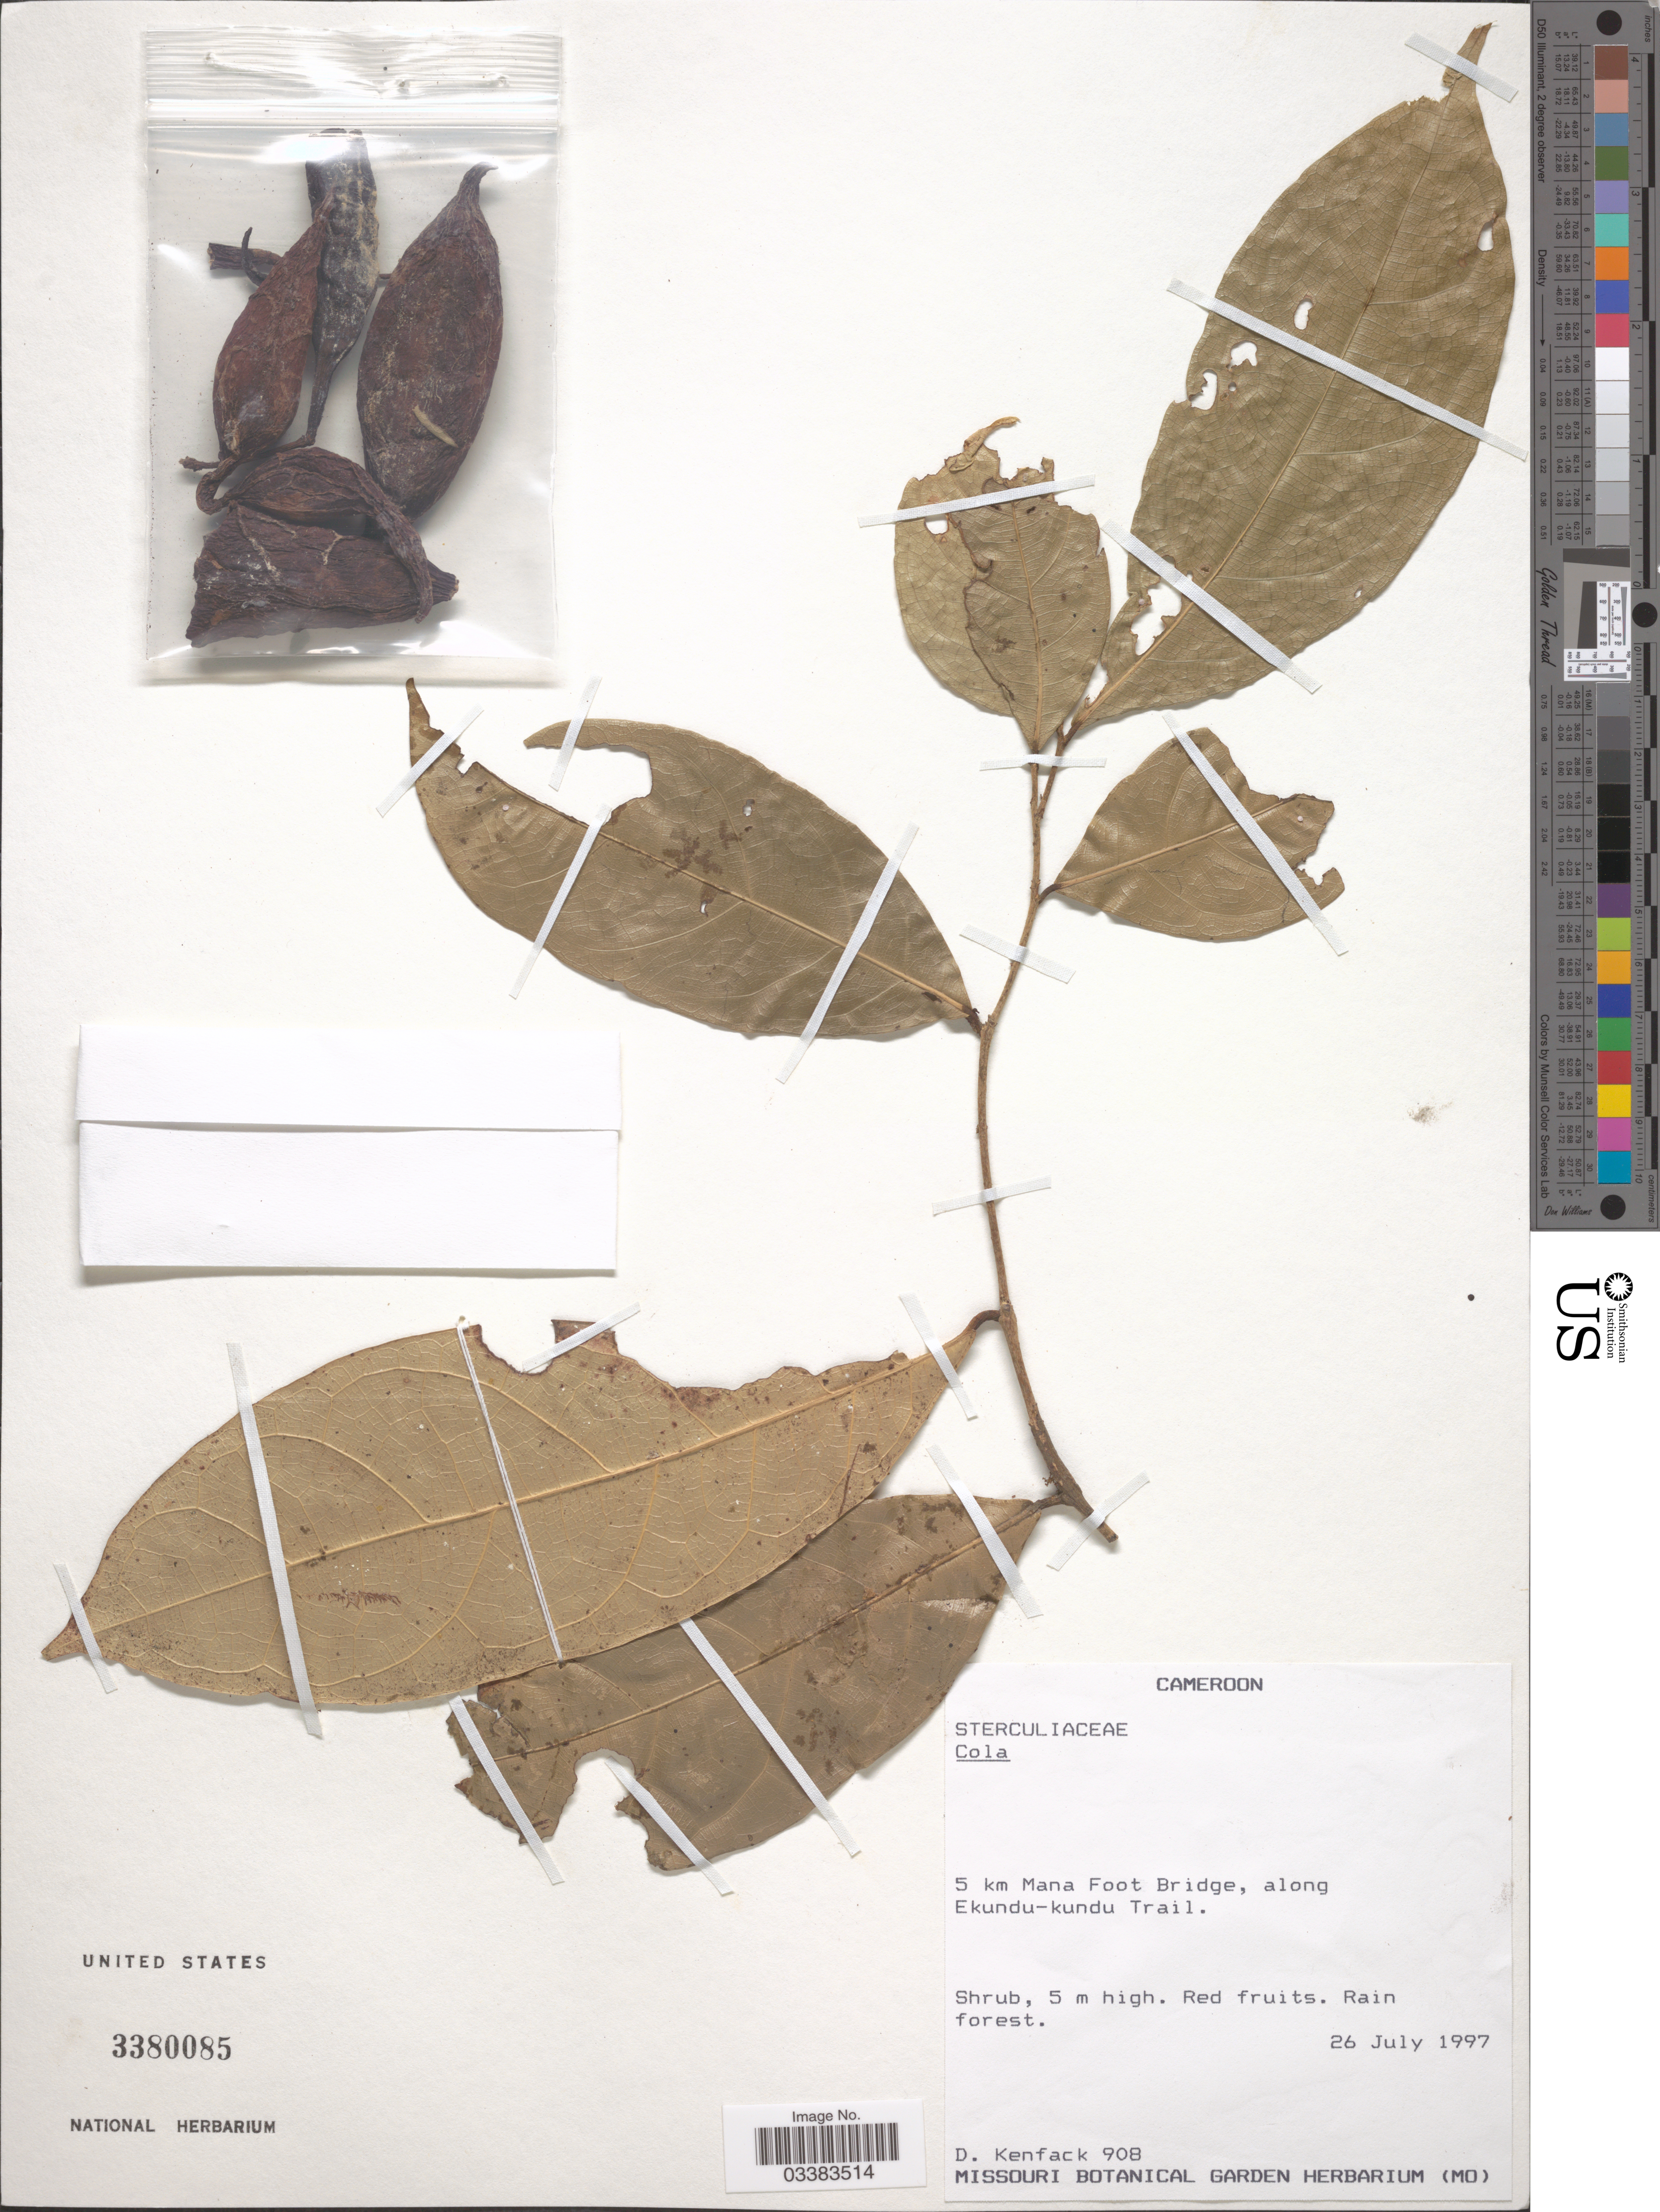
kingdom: Plantae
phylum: Tracheophyta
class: Magnoliopsida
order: Malvales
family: Malvaceae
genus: Cola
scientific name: Cola sp.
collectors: D. Kenfack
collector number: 908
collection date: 1997-07-26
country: Cameroon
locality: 5 km Mana Foot Bridge, along Ekundu-kundu Trail.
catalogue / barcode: US 3380085